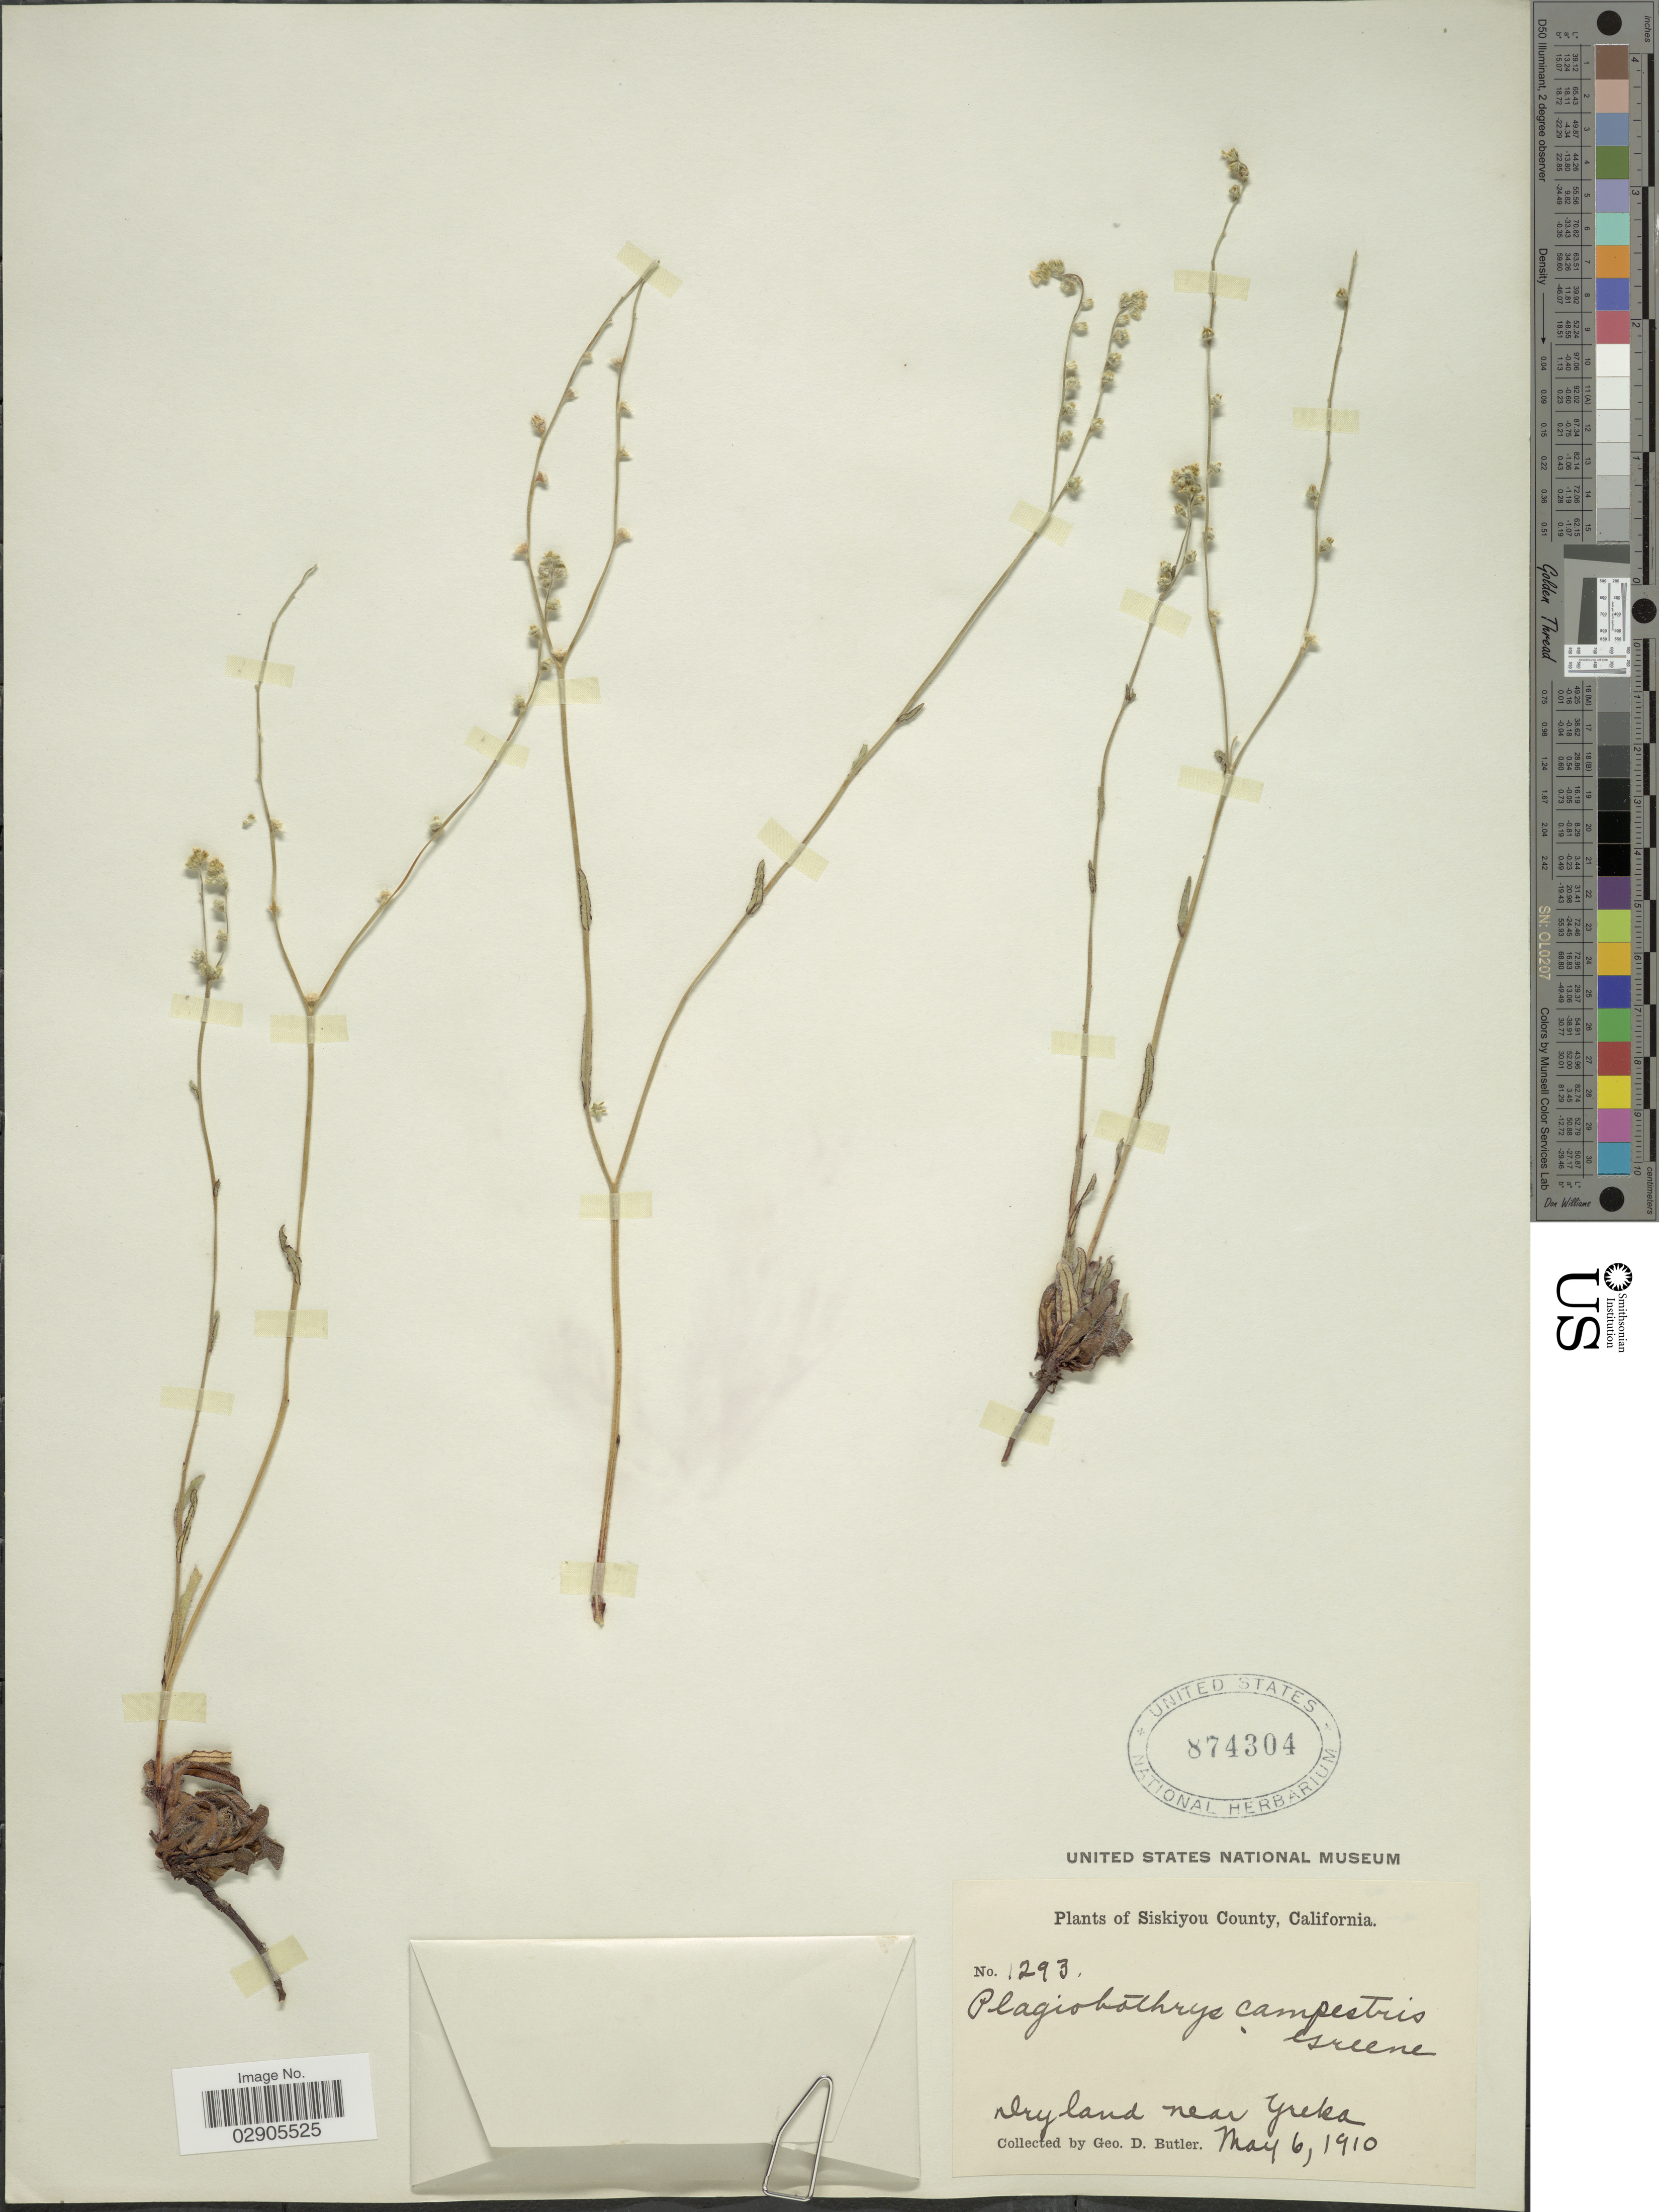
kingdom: Plantae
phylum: Tracheophyta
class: Magnoliopsida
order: Boraginales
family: Boraginaceae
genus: Plagiobothrys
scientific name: Plagiobothrys campestris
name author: Greene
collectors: G. D. Butler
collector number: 1293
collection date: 1910-05-06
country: United States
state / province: California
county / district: Siskiyou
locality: Siskiyou County. Dry land near Yreka.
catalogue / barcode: US 874304